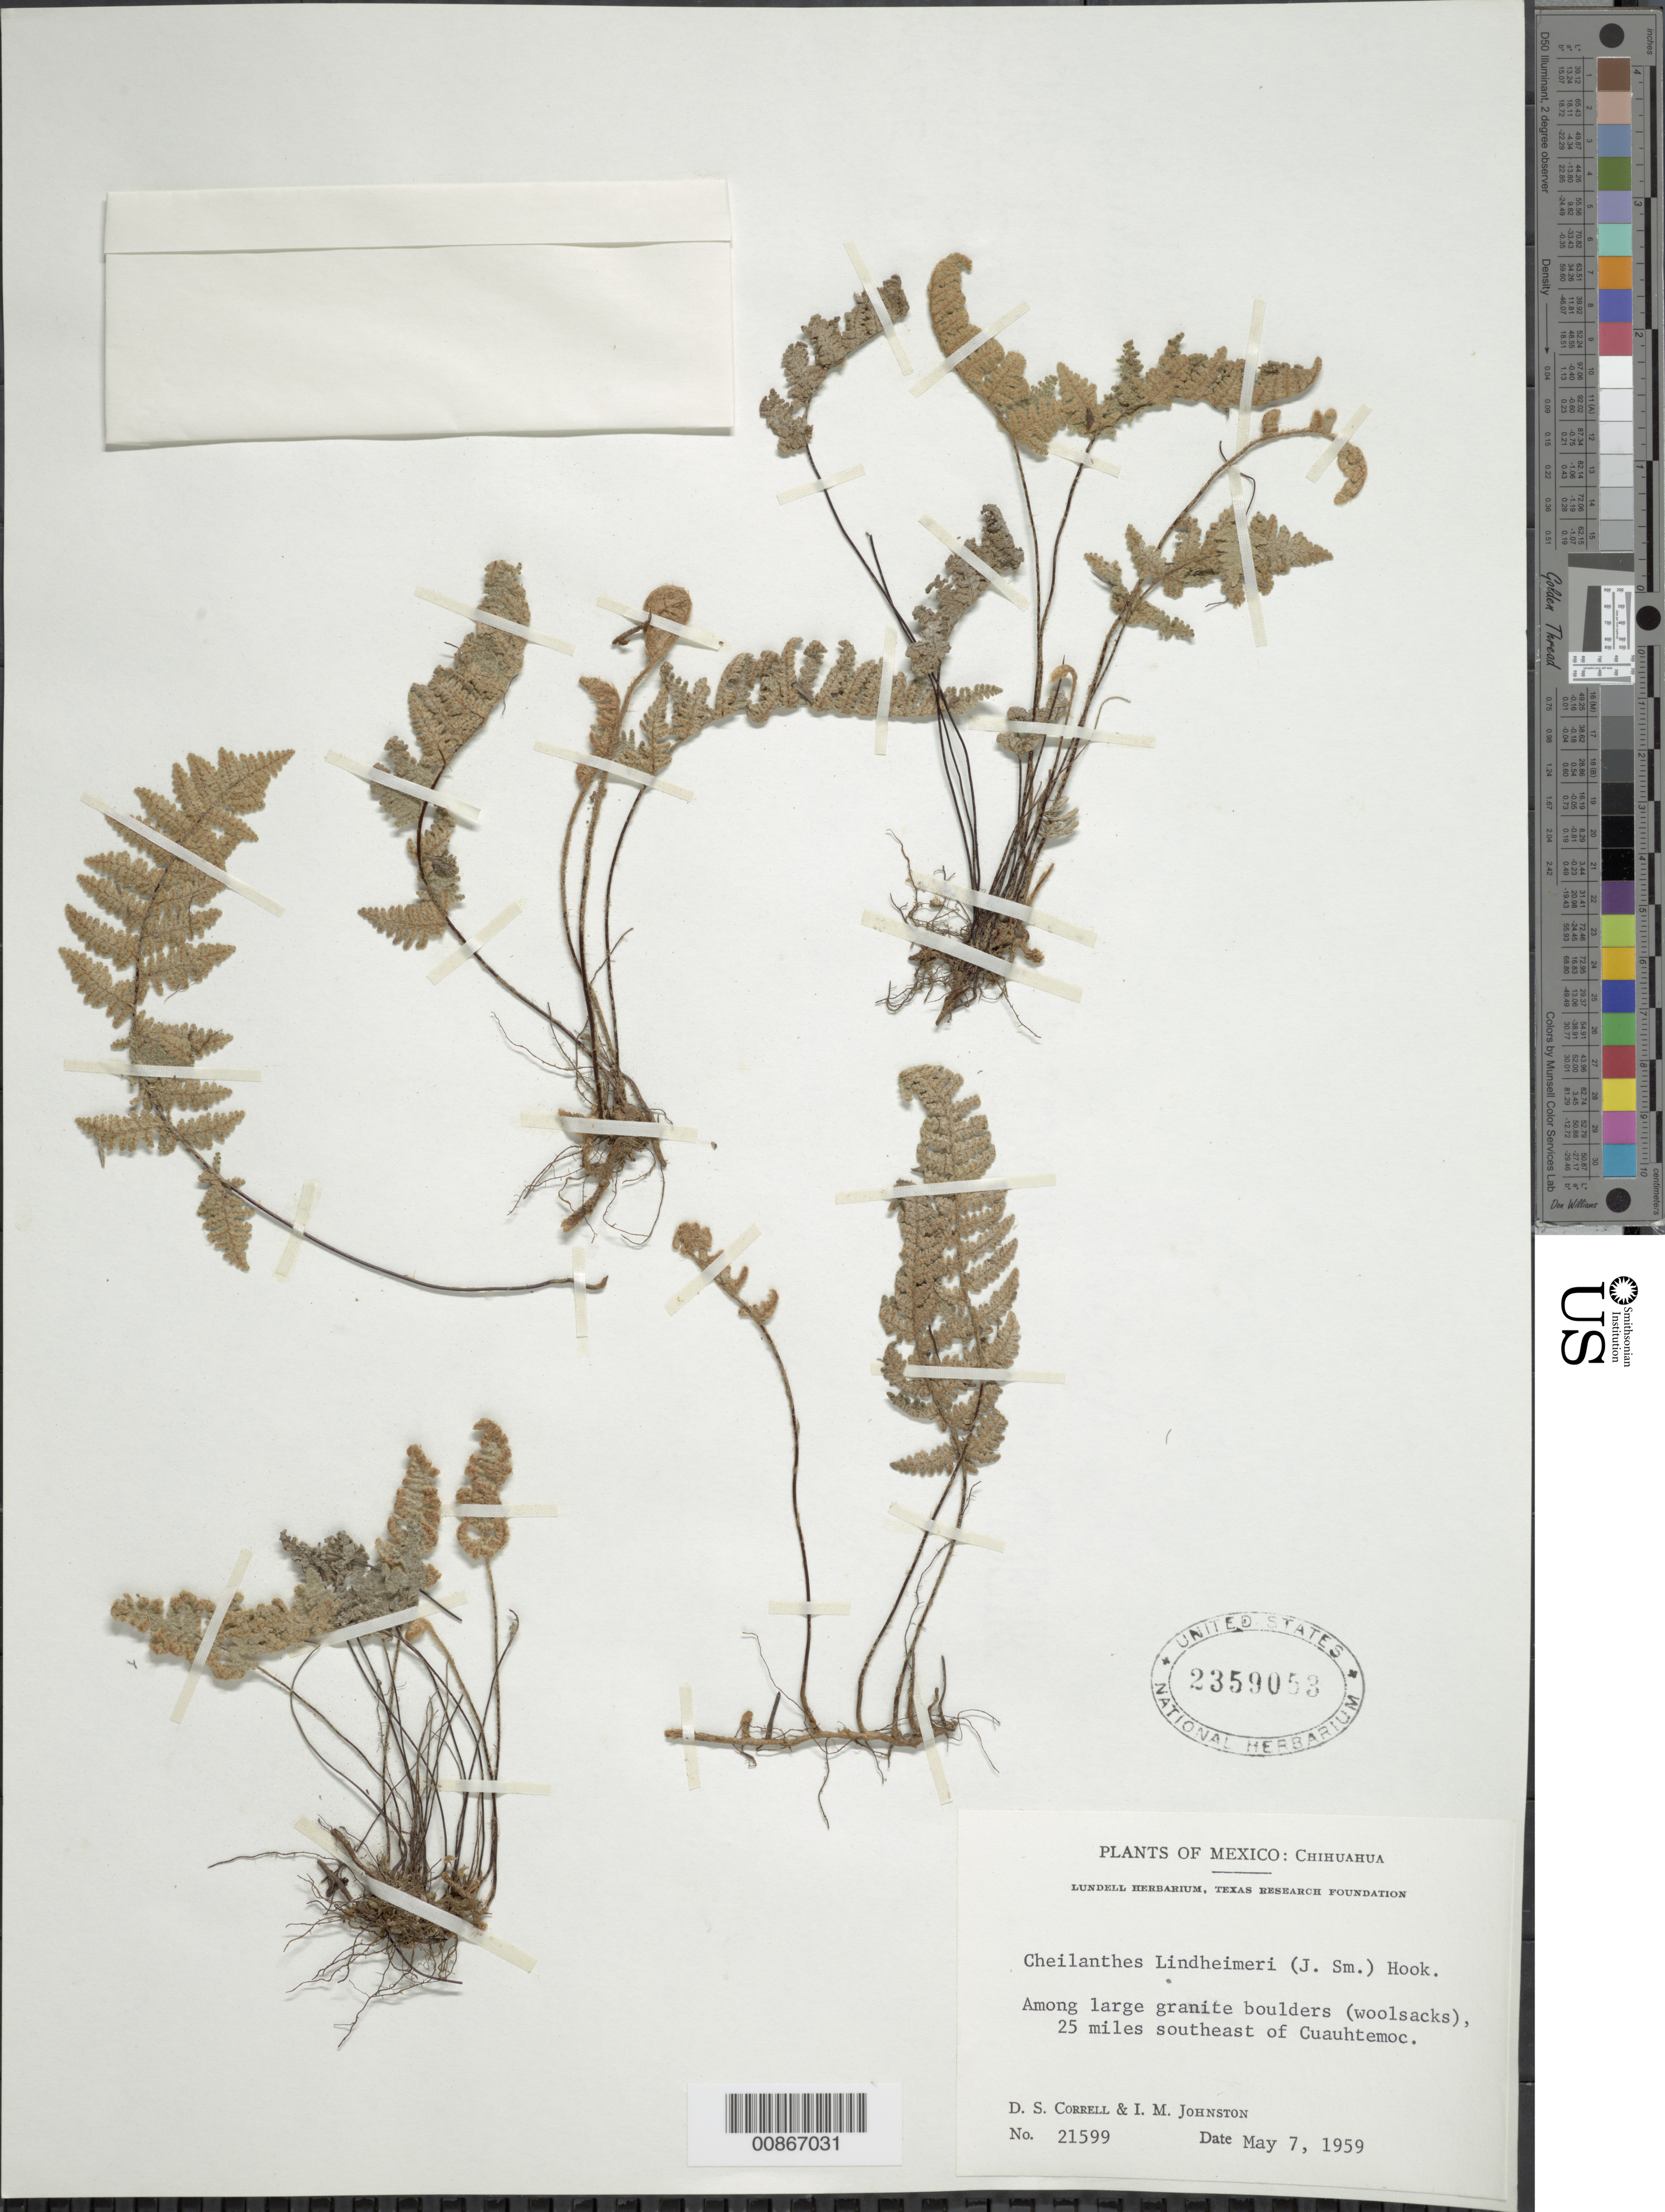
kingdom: Plantae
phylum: Tracheophyta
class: Polypodiopsida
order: Polypodiales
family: Pteridaceae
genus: Myriopteris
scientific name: Myriopteris lindheimeri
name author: (Hook.) J. Sm.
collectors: D. S. Correll & I.M. Johnston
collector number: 21599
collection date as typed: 07 May 1959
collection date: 1959-05-07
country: Mexico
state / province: Chihuahua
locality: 25 miles southeast of Cuauhtémoc.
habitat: Among large granite boulders (woolsacks).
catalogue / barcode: US 2359053